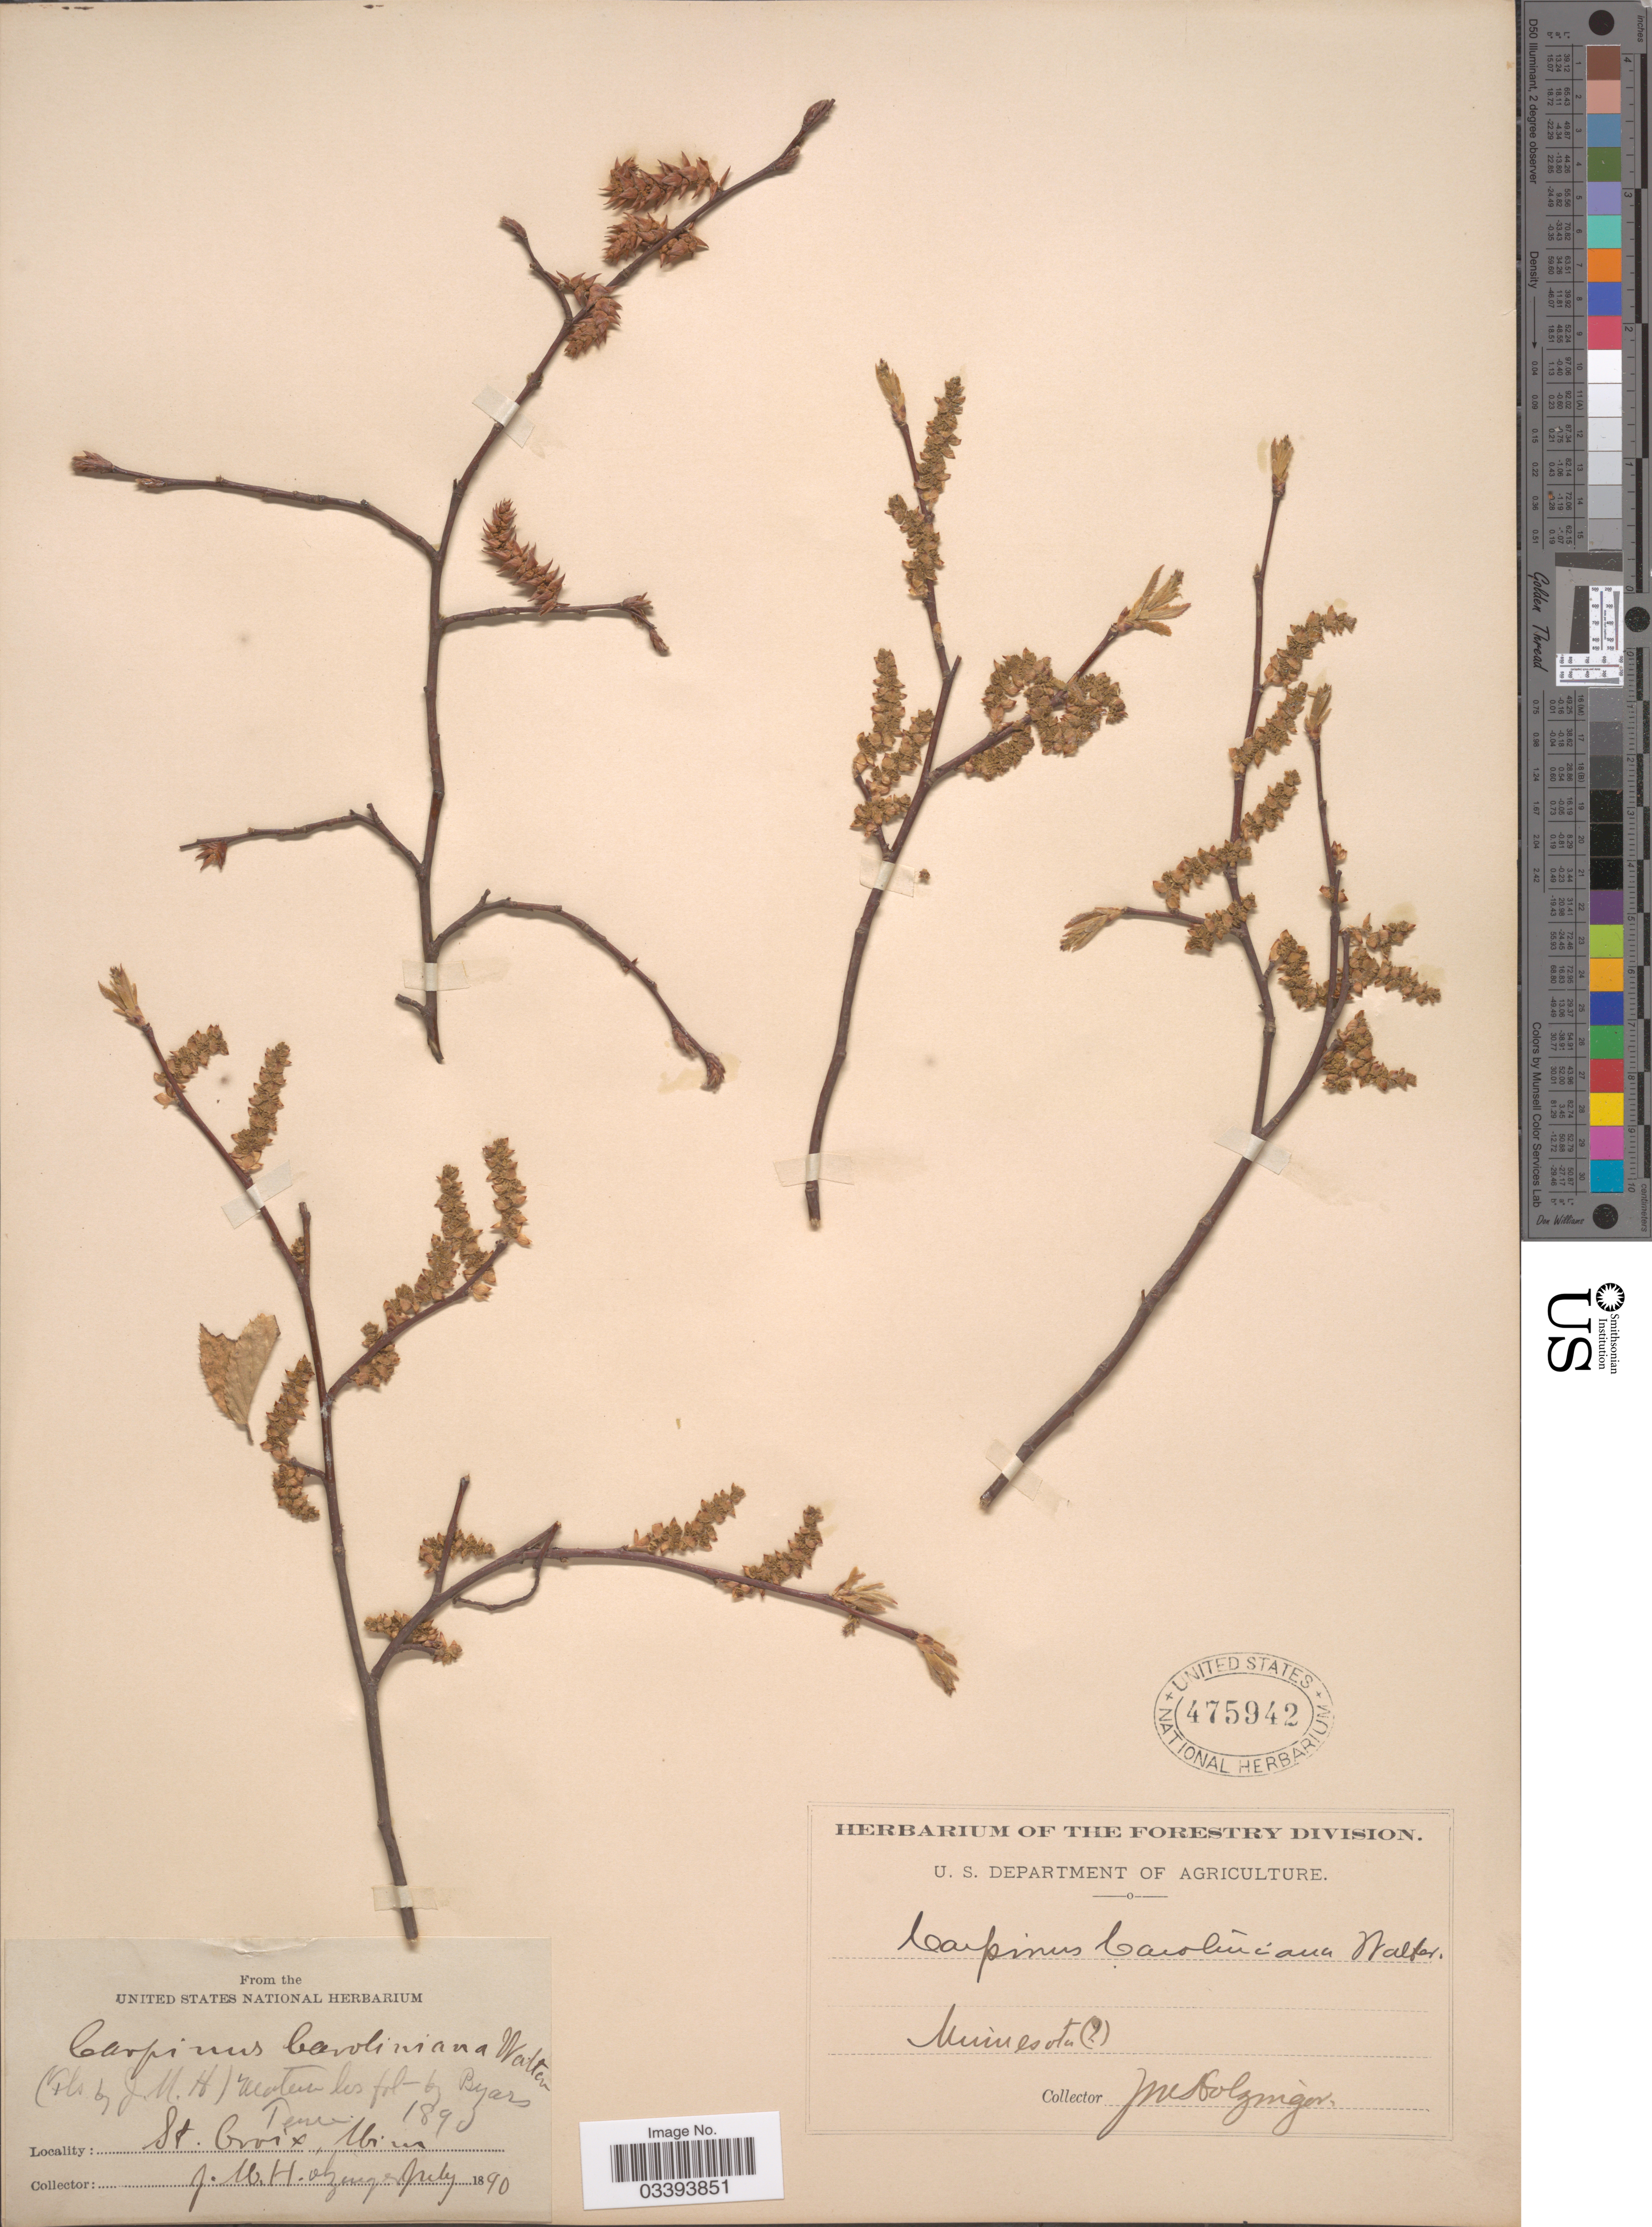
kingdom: Plantae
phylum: Tracheophyta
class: Magnoliopsida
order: Fagales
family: Betulaceae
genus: Carpinus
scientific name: Carpinus caroliniana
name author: Walter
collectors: J. M. Holzinger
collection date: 1890-07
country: United States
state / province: Minnesota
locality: St. Croix.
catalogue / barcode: US 475942